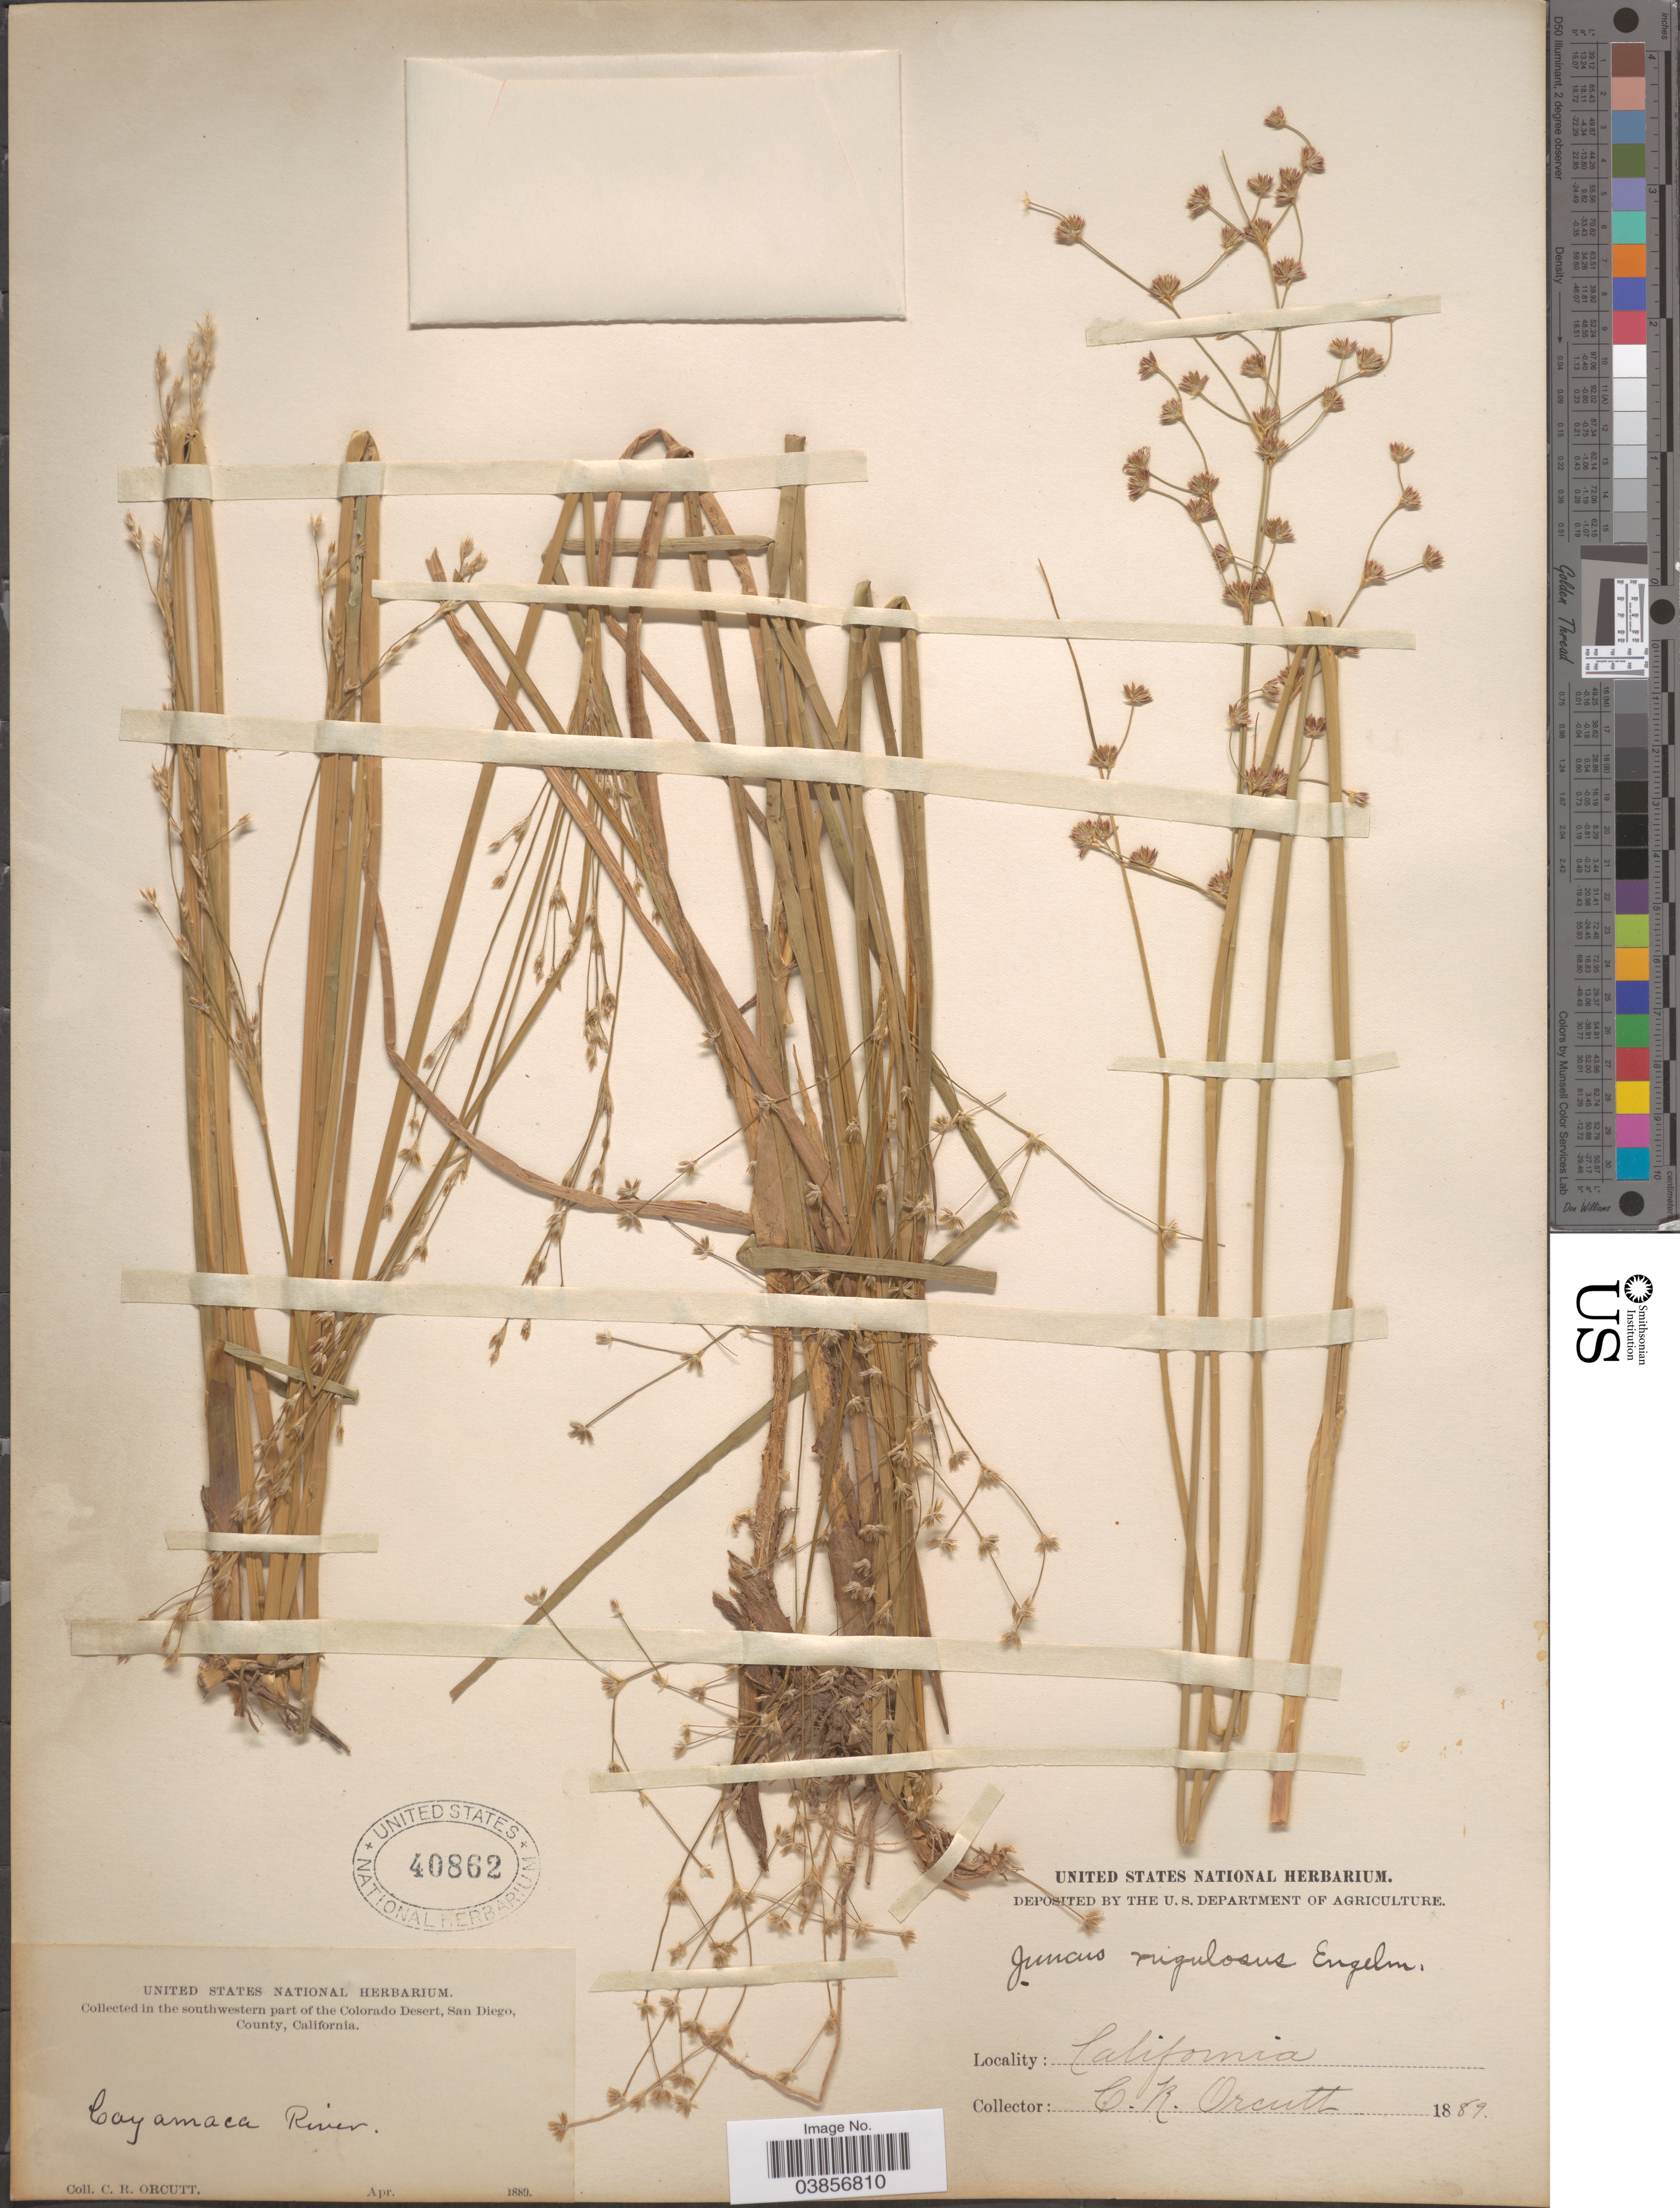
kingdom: Plantae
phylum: Tracheophyta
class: Liliopsida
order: Poales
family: Juncaceae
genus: Juncus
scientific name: Juncus rugulosus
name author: Engelm.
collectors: C. R. Orcutt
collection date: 1889-04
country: United States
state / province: California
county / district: San Diego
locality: In the southwestern part of the Colorado Desert, San Diego, County. Cayamaca River.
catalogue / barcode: US 40862